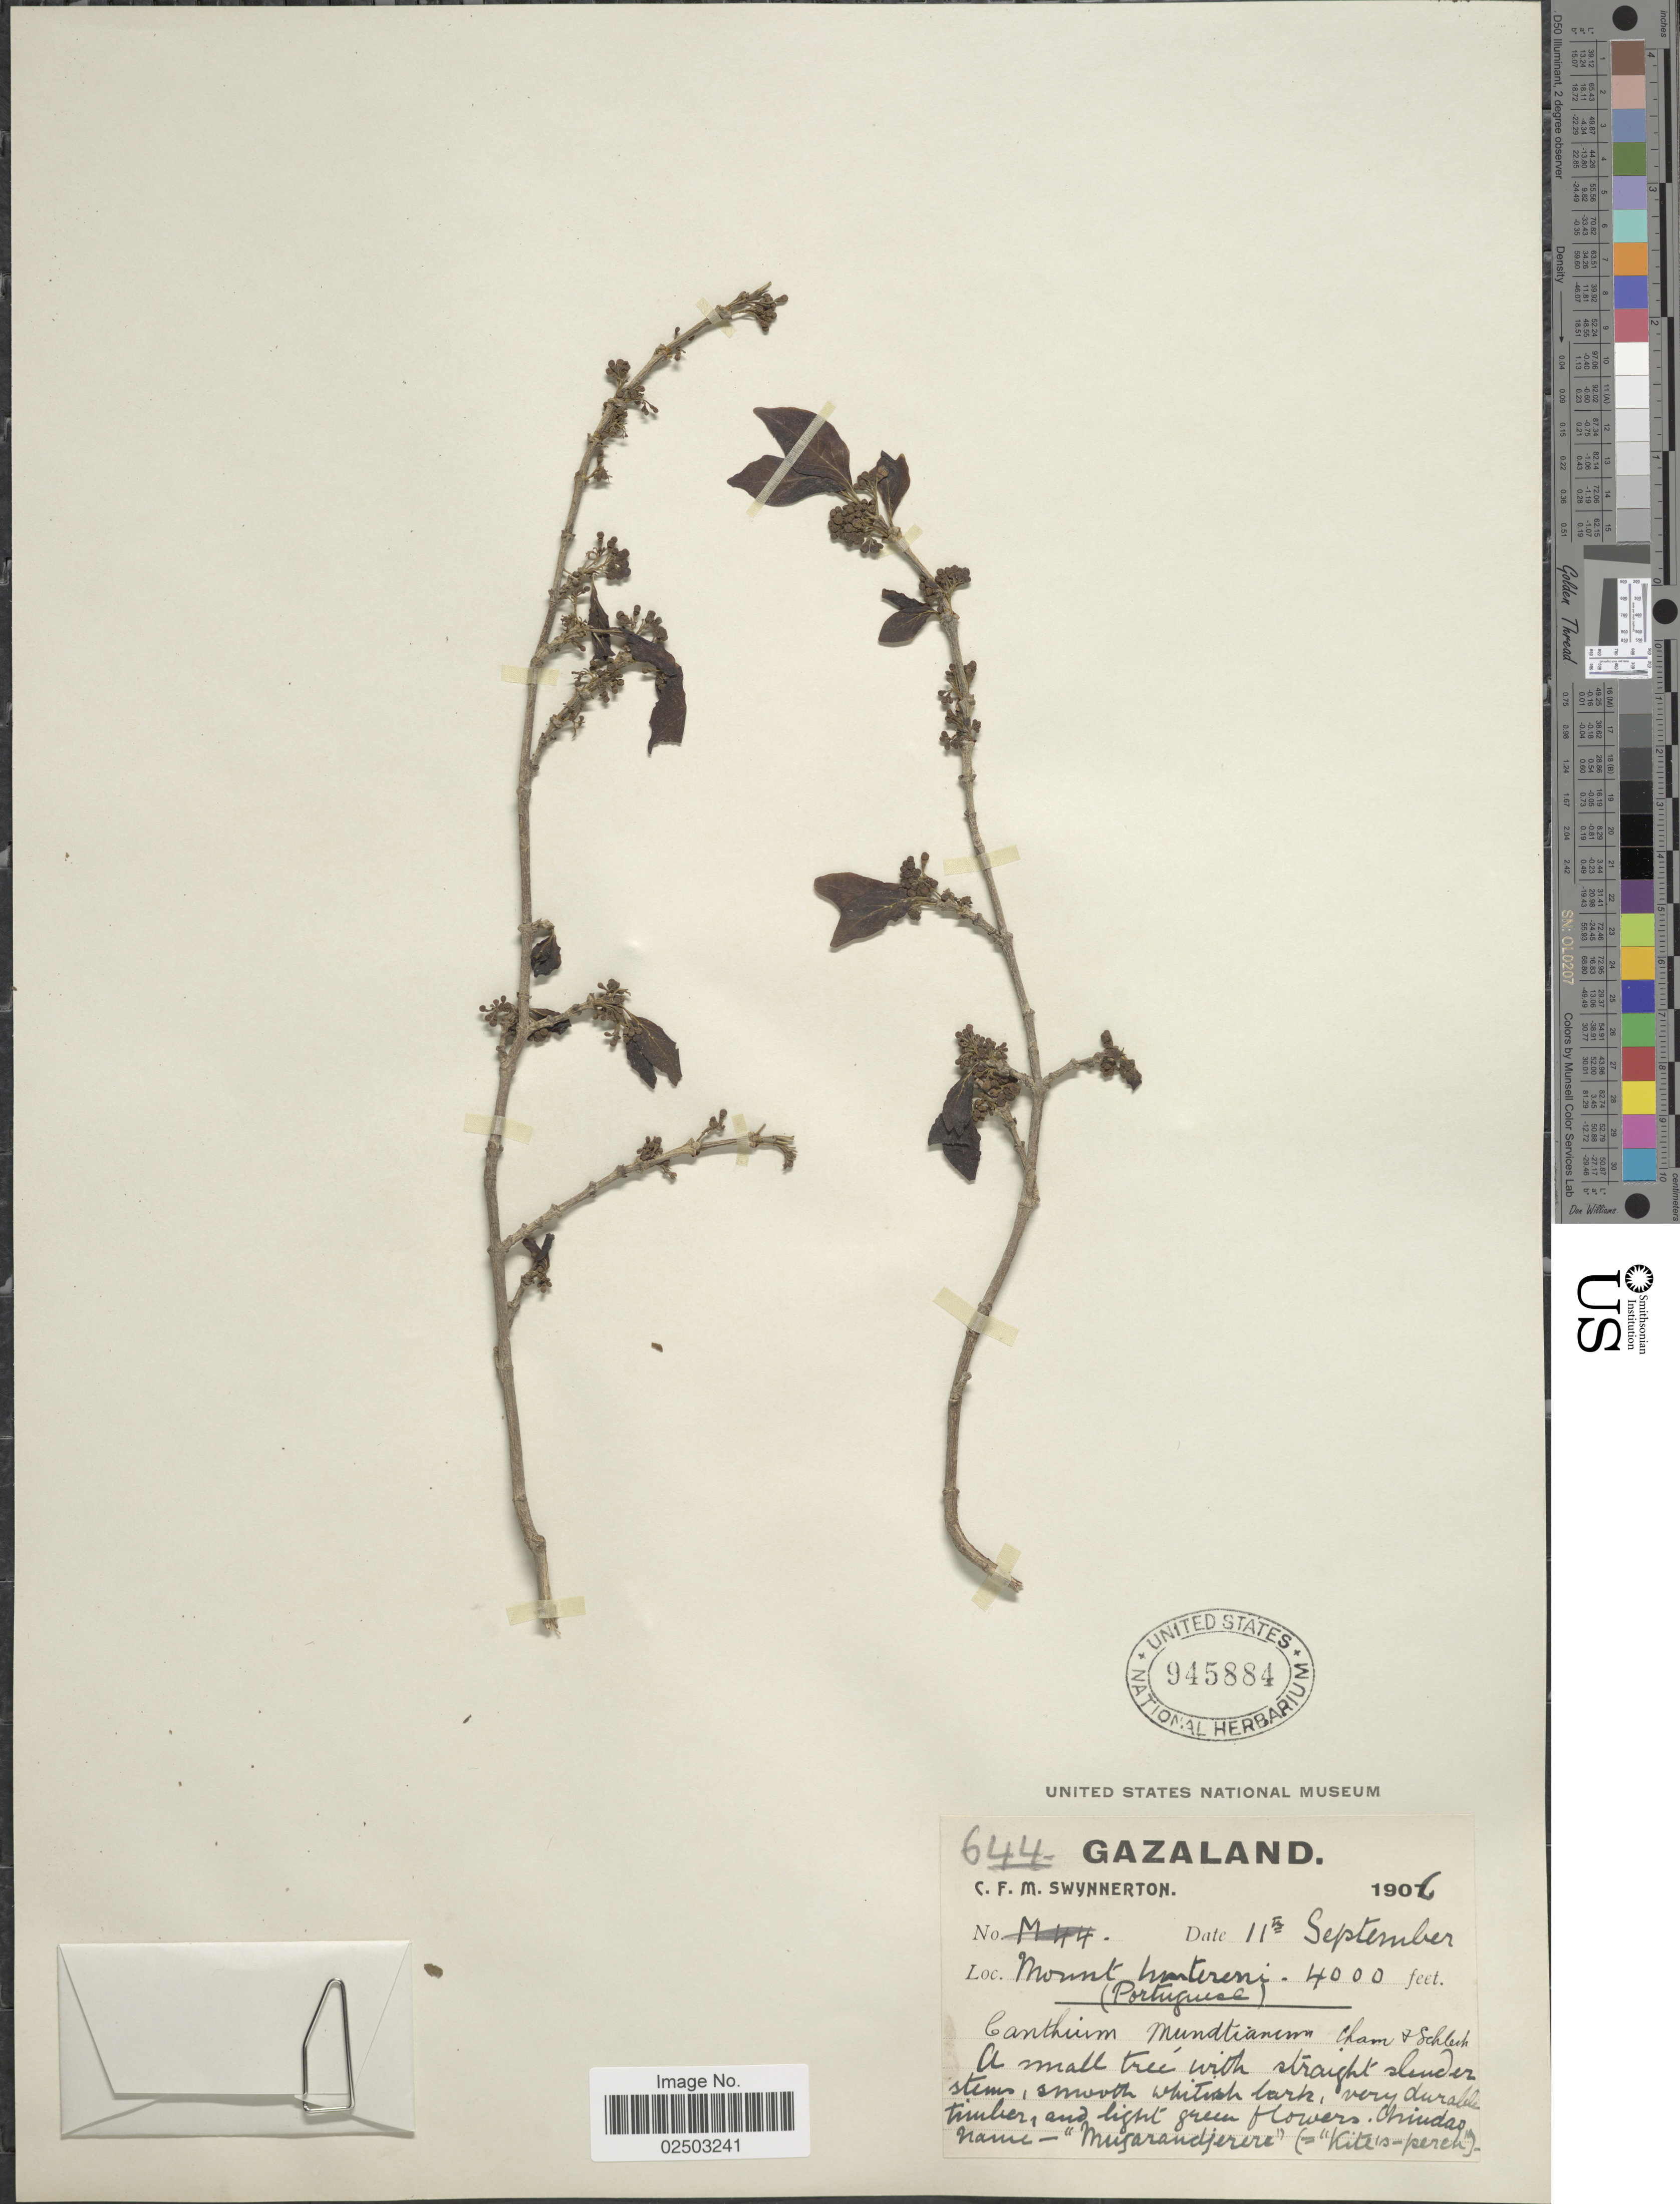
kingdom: Plantae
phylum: Tracheophyta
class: Magnoliopsida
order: Gentianales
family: Rubiaceae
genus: Canthium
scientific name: Canthium mundianum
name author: Cham. & Schltdl.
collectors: C. Swynnerton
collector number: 644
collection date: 1906-09-11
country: Zimbabwe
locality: Gazaland, Mount Montereni, (Portuguesa)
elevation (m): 1219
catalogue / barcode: US 945884